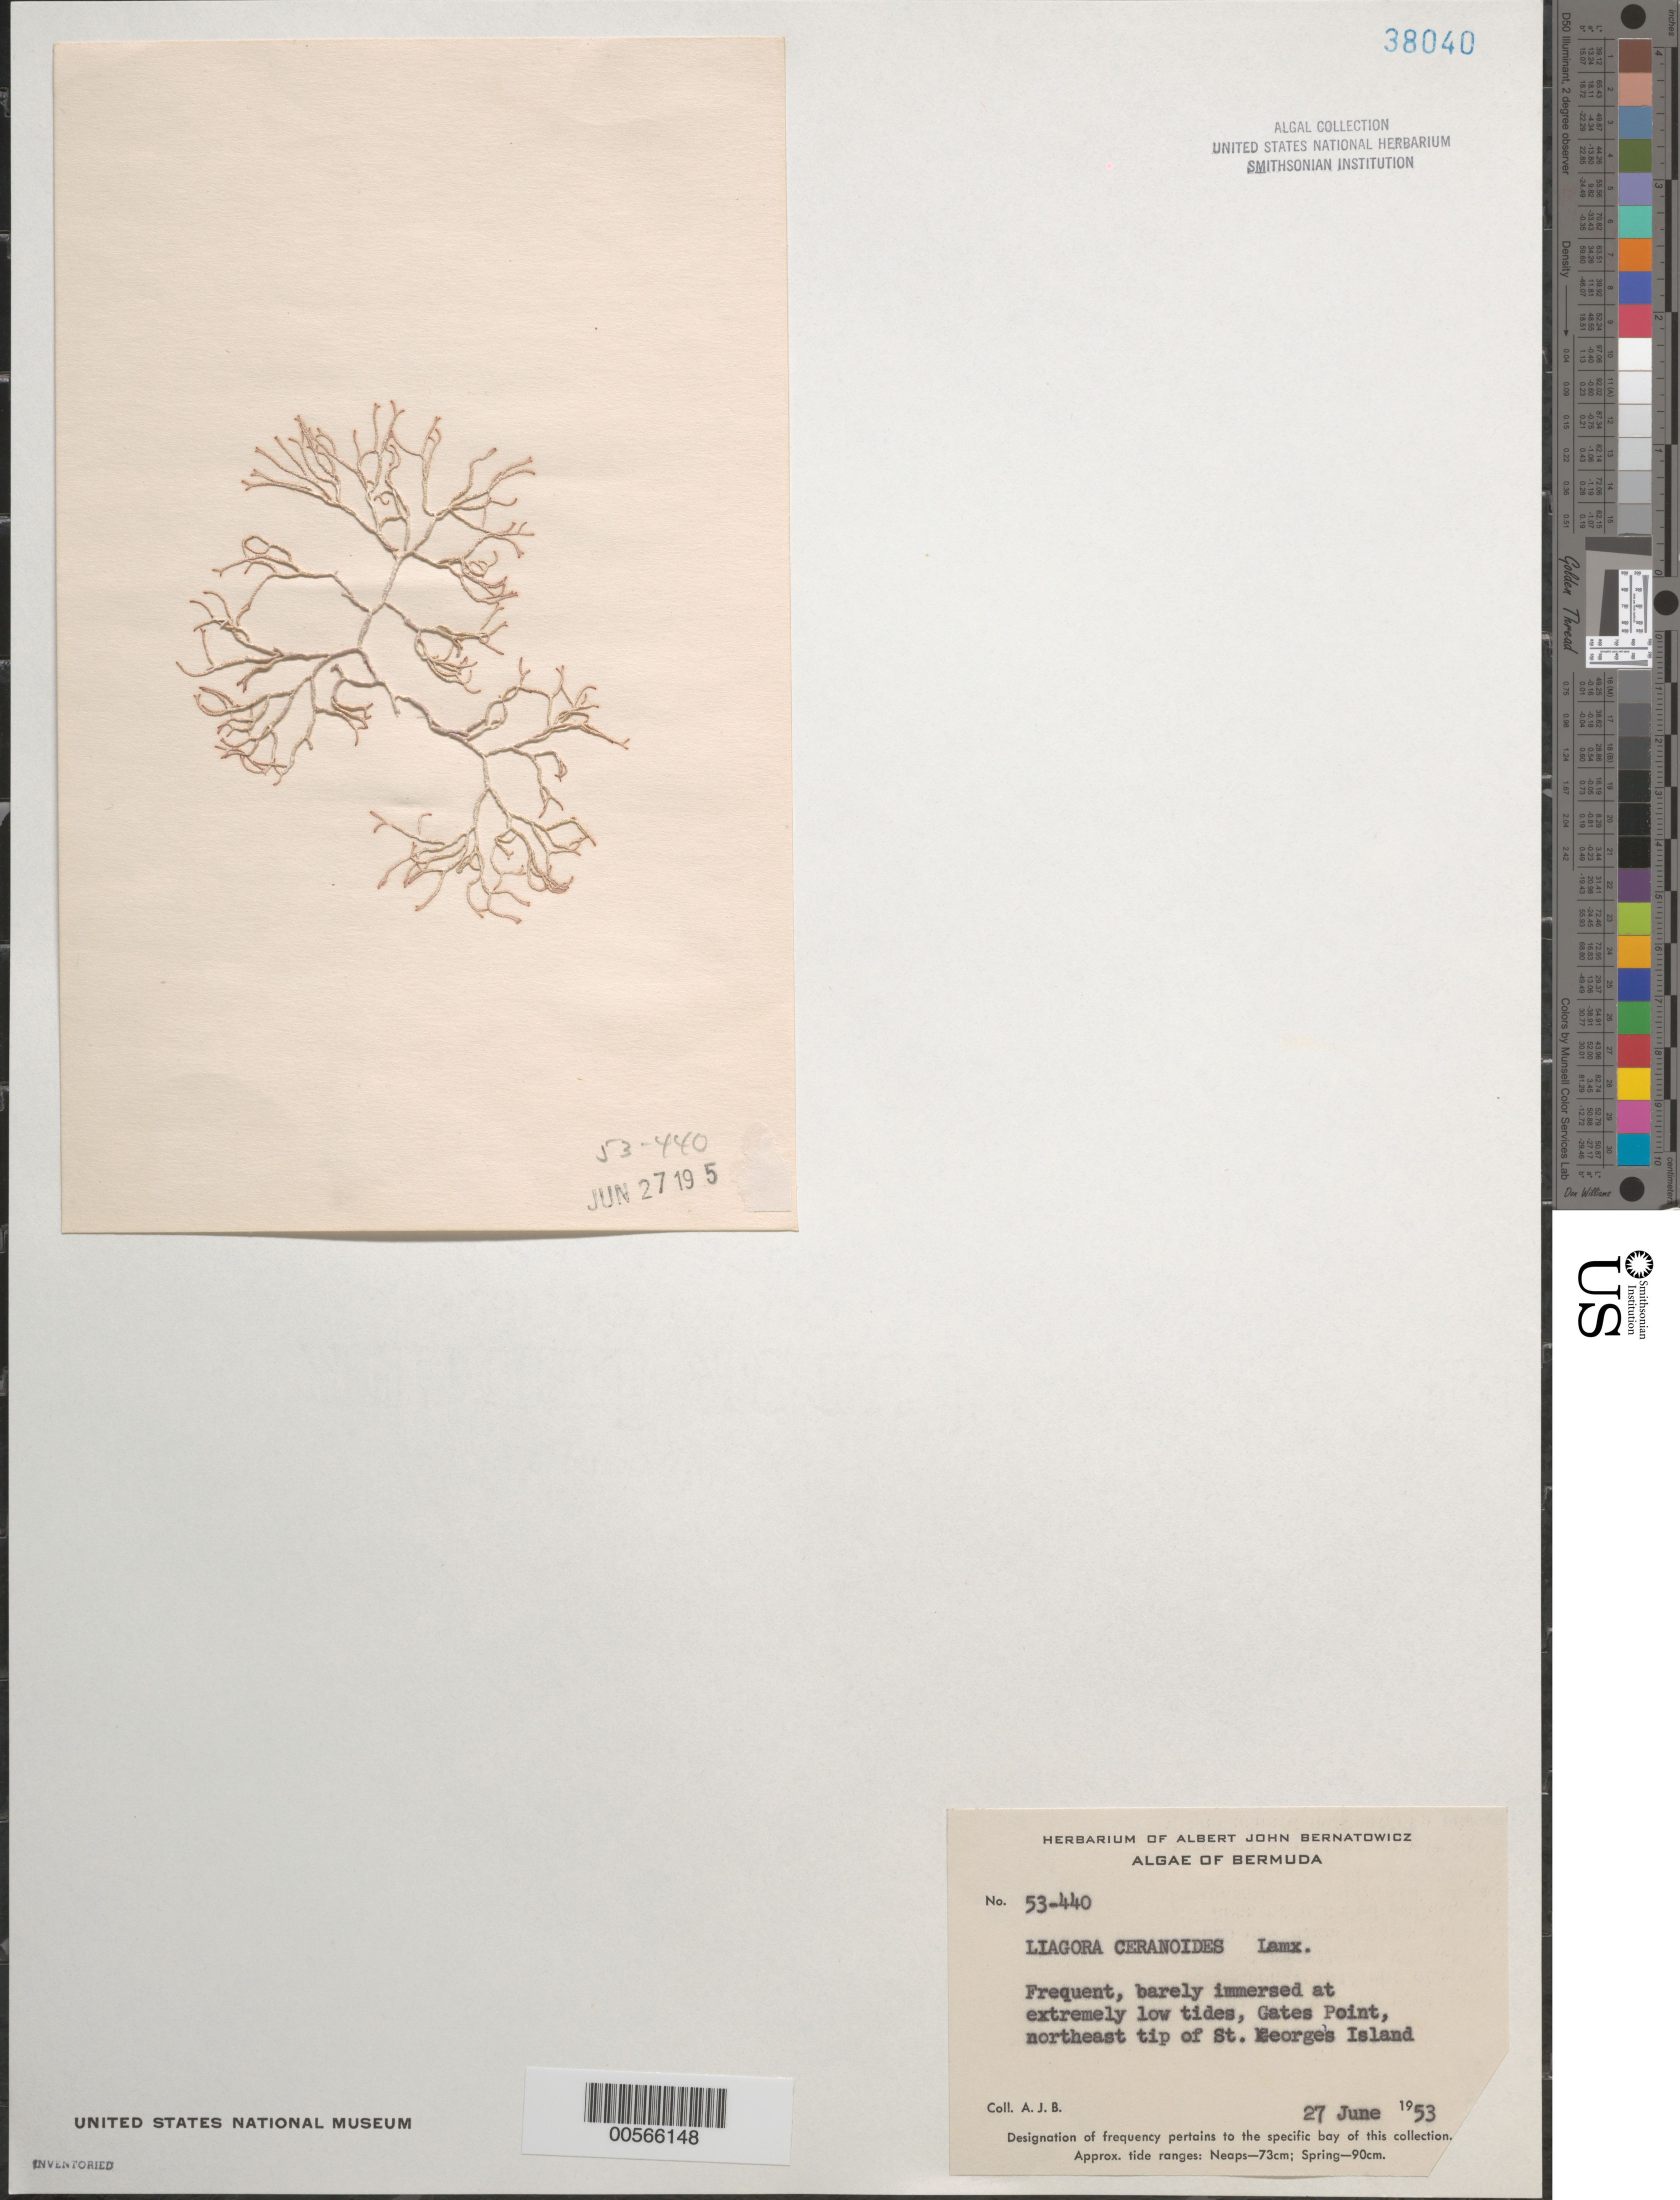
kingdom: Plantae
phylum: Rhodophyta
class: Florideophyceae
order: Nemaliales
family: Liagoraceae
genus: Liagora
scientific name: Liagora ceranoides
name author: J.V.Lamouroux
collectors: A. Bernatowicz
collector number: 53-440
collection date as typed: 27 Jun 1953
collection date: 1953-06-27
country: Bermuda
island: St. George's Island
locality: Gates Point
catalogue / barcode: US 38040